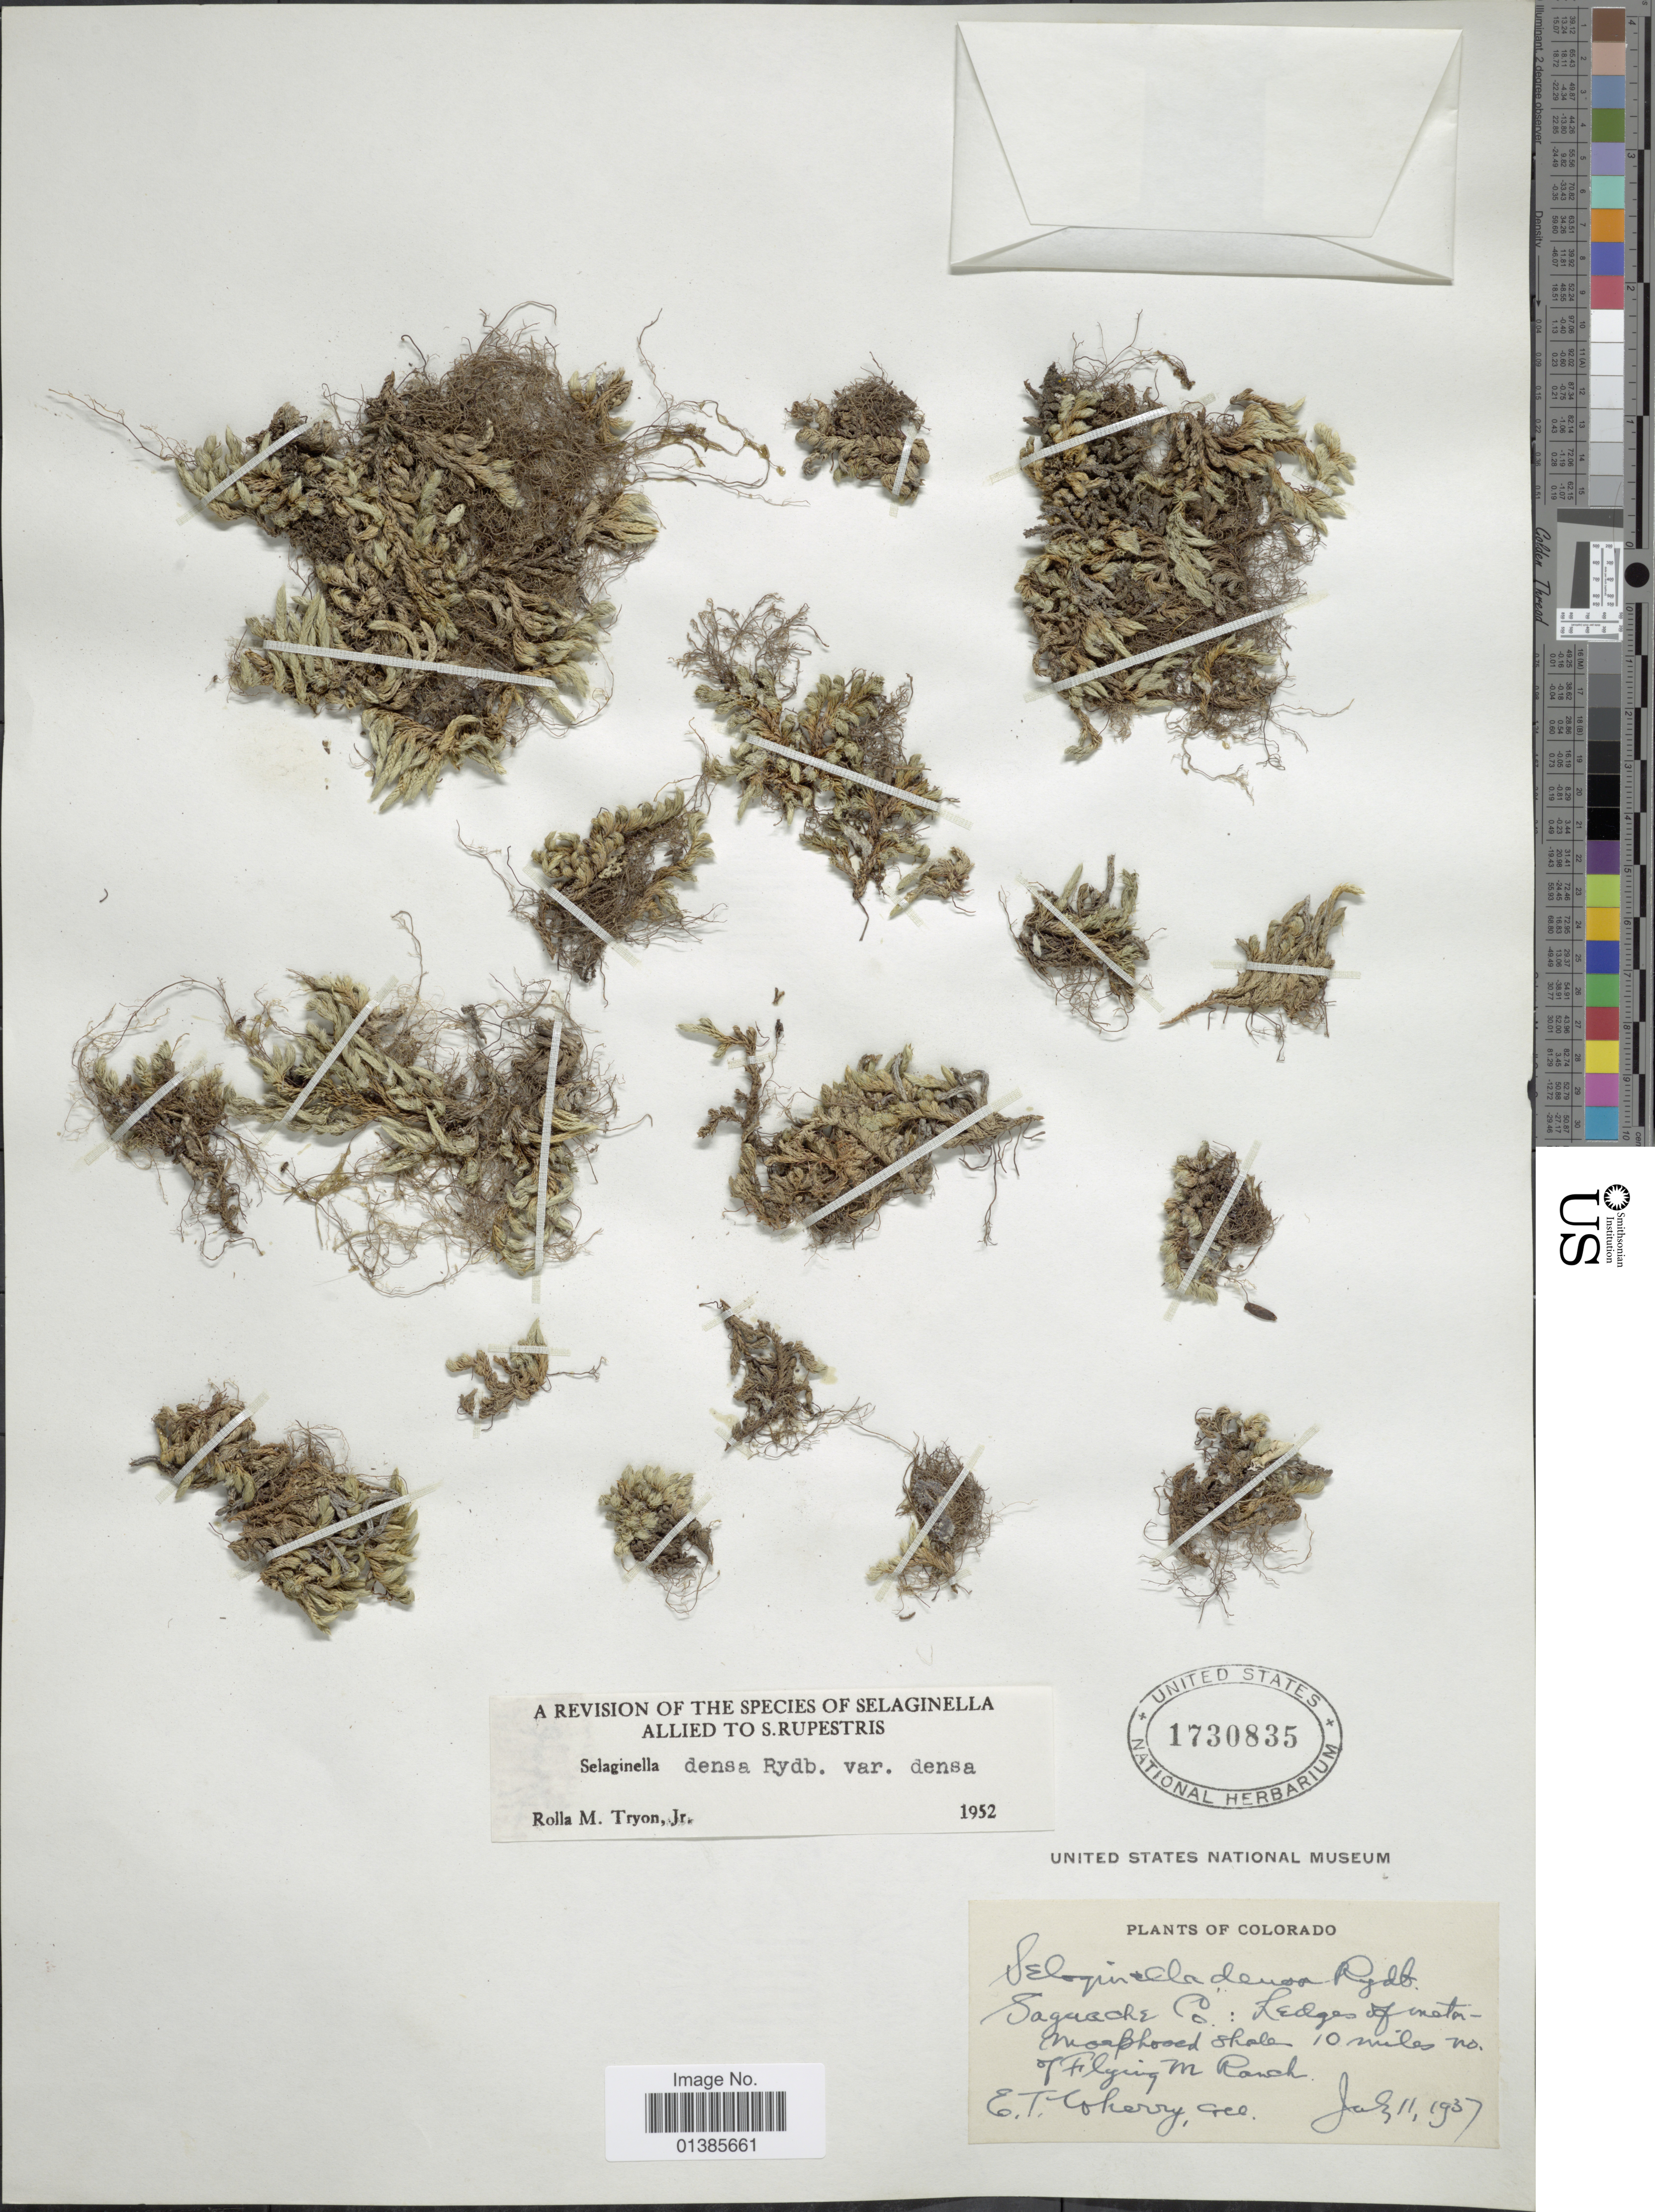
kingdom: Plantae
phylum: Tracheophyta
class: Lycopodiopsida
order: Selaginellales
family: Selaginellaceae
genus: Selaginella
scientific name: Selaginella densa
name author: Rydb.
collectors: E. T. Wherry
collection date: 1937-07-11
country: United States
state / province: Colorado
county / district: Saguache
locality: Saguache Co. 10 miles no. of Flying M Ranch.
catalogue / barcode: US 1730835